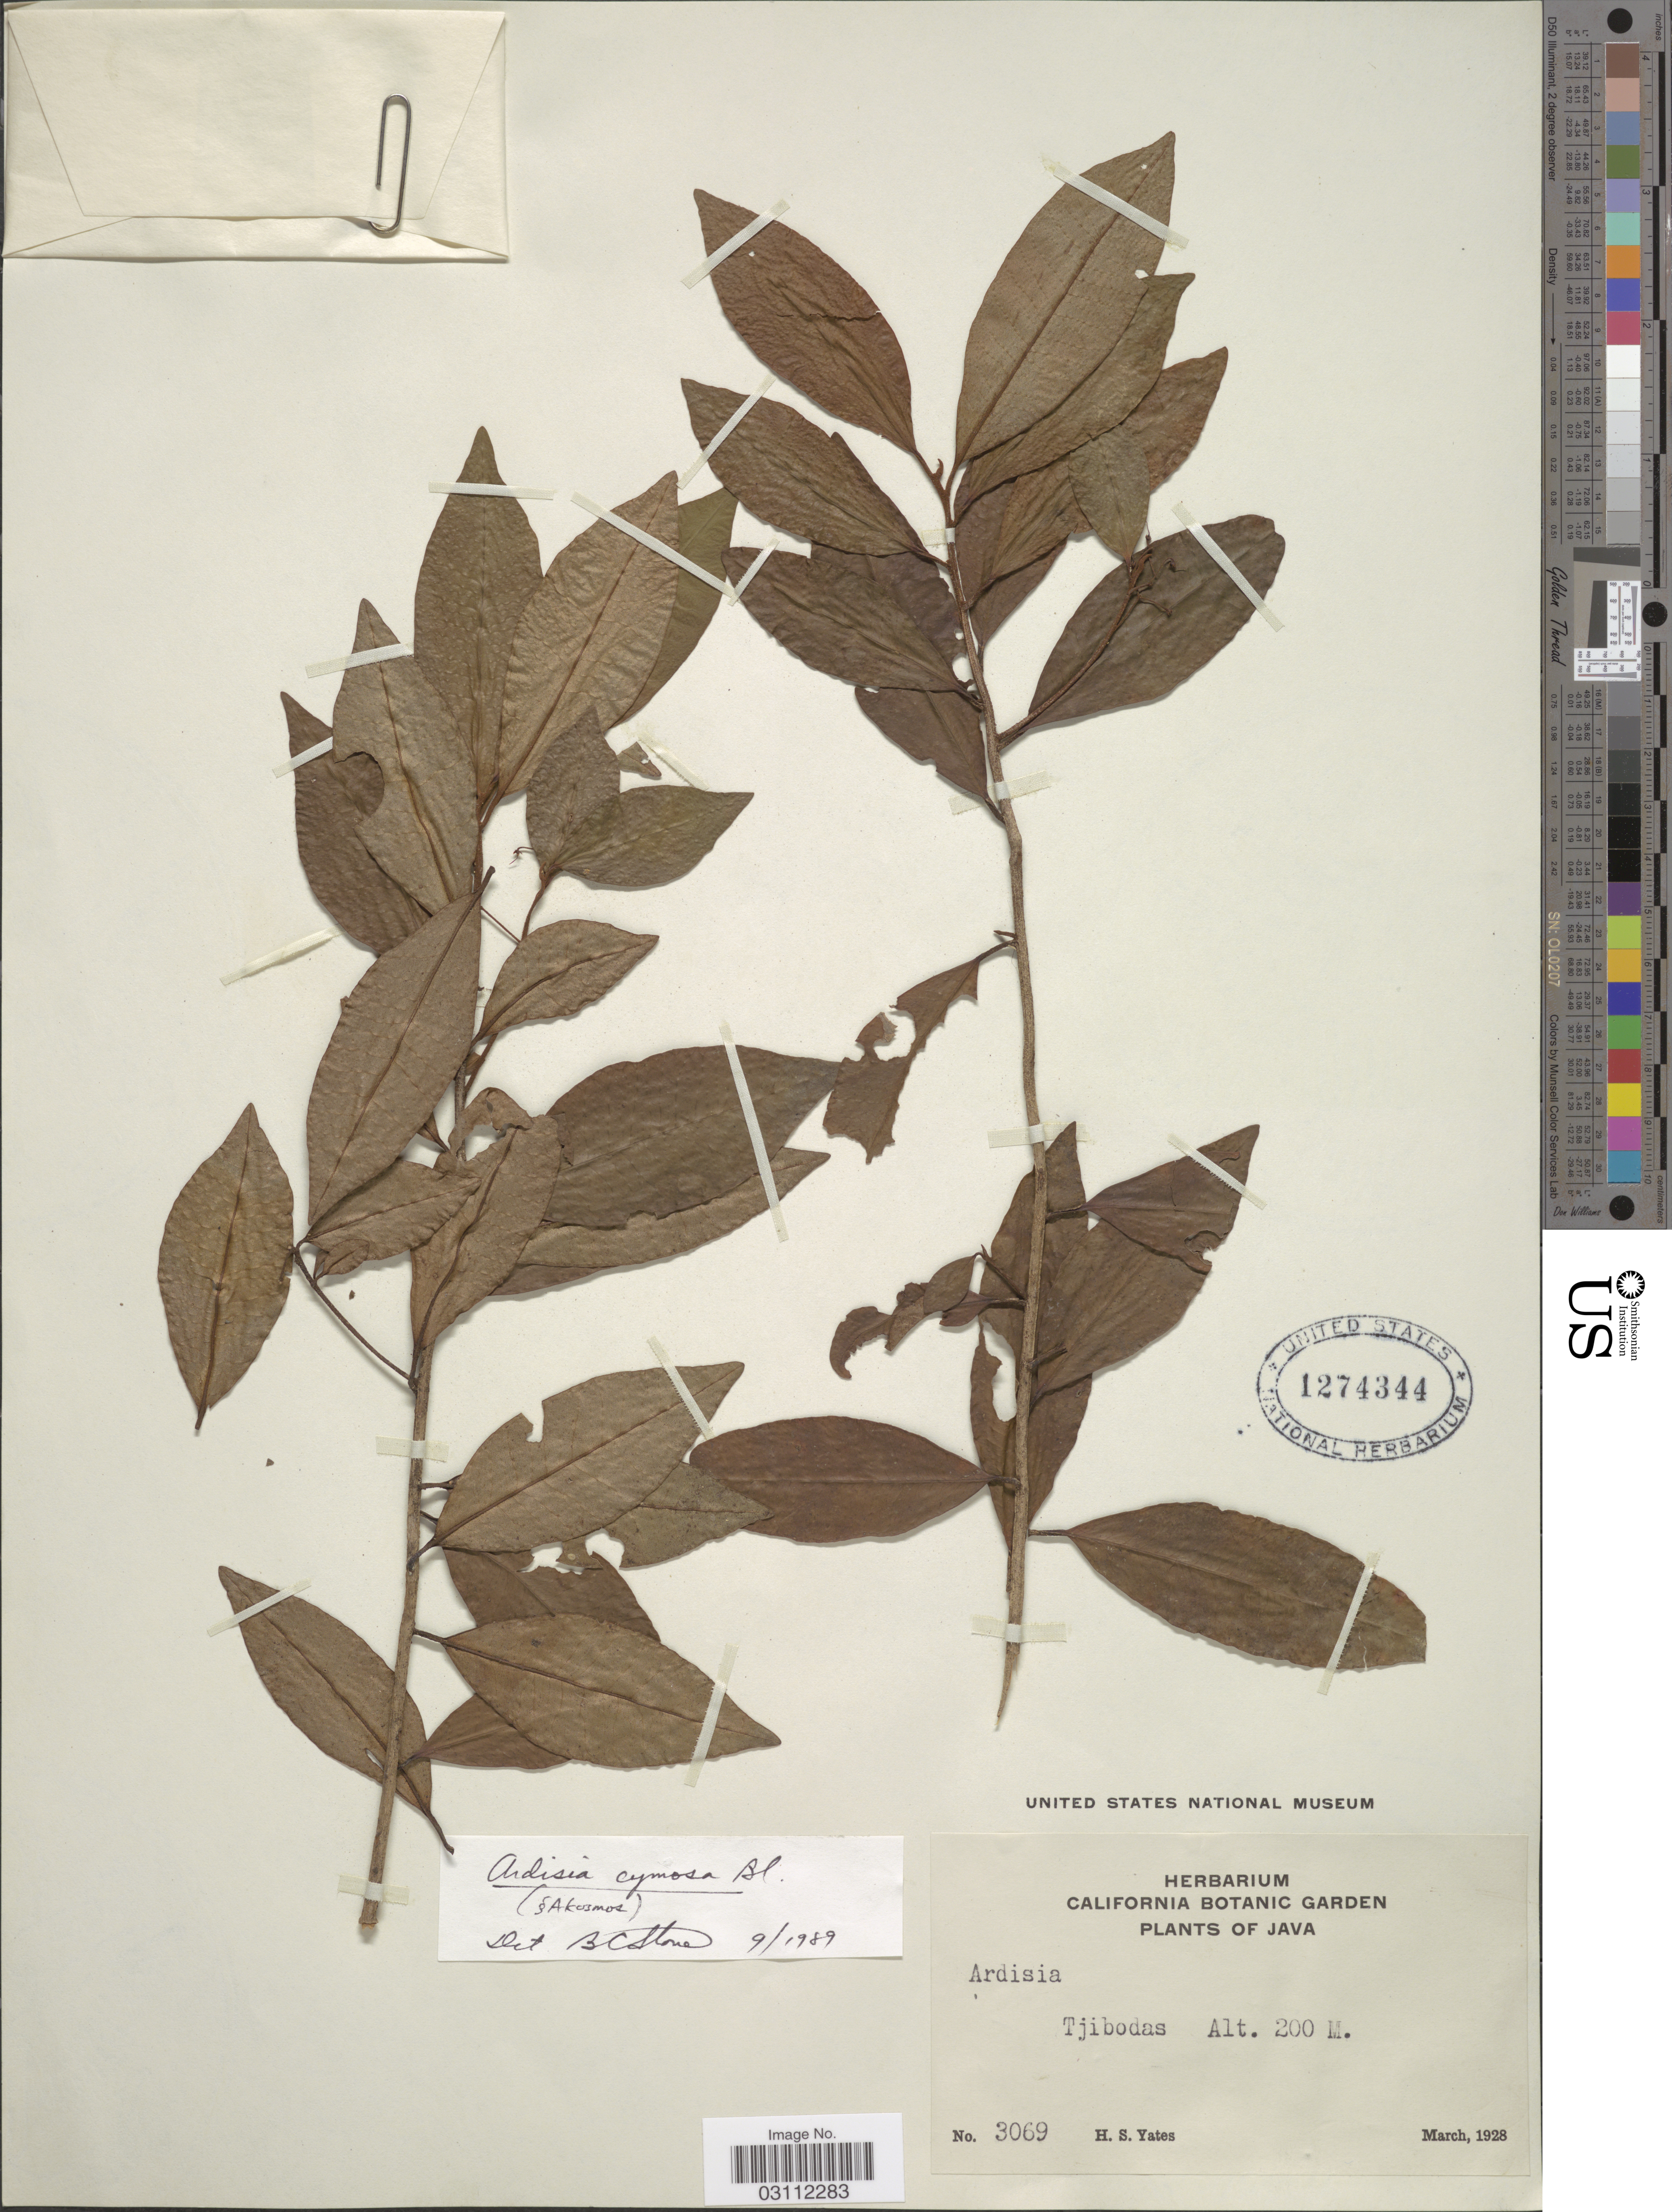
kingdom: Plantae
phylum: Tracheophyta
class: Magnoliopsida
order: Ericales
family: Primulaceae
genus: Ardisia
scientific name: Ardisia cymosa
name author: Blume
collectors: H. S. Yates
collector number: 3069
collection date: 1928-03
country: Indonesia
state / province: Java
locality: Tjibodas.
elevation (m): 200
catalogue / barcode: US 1274344